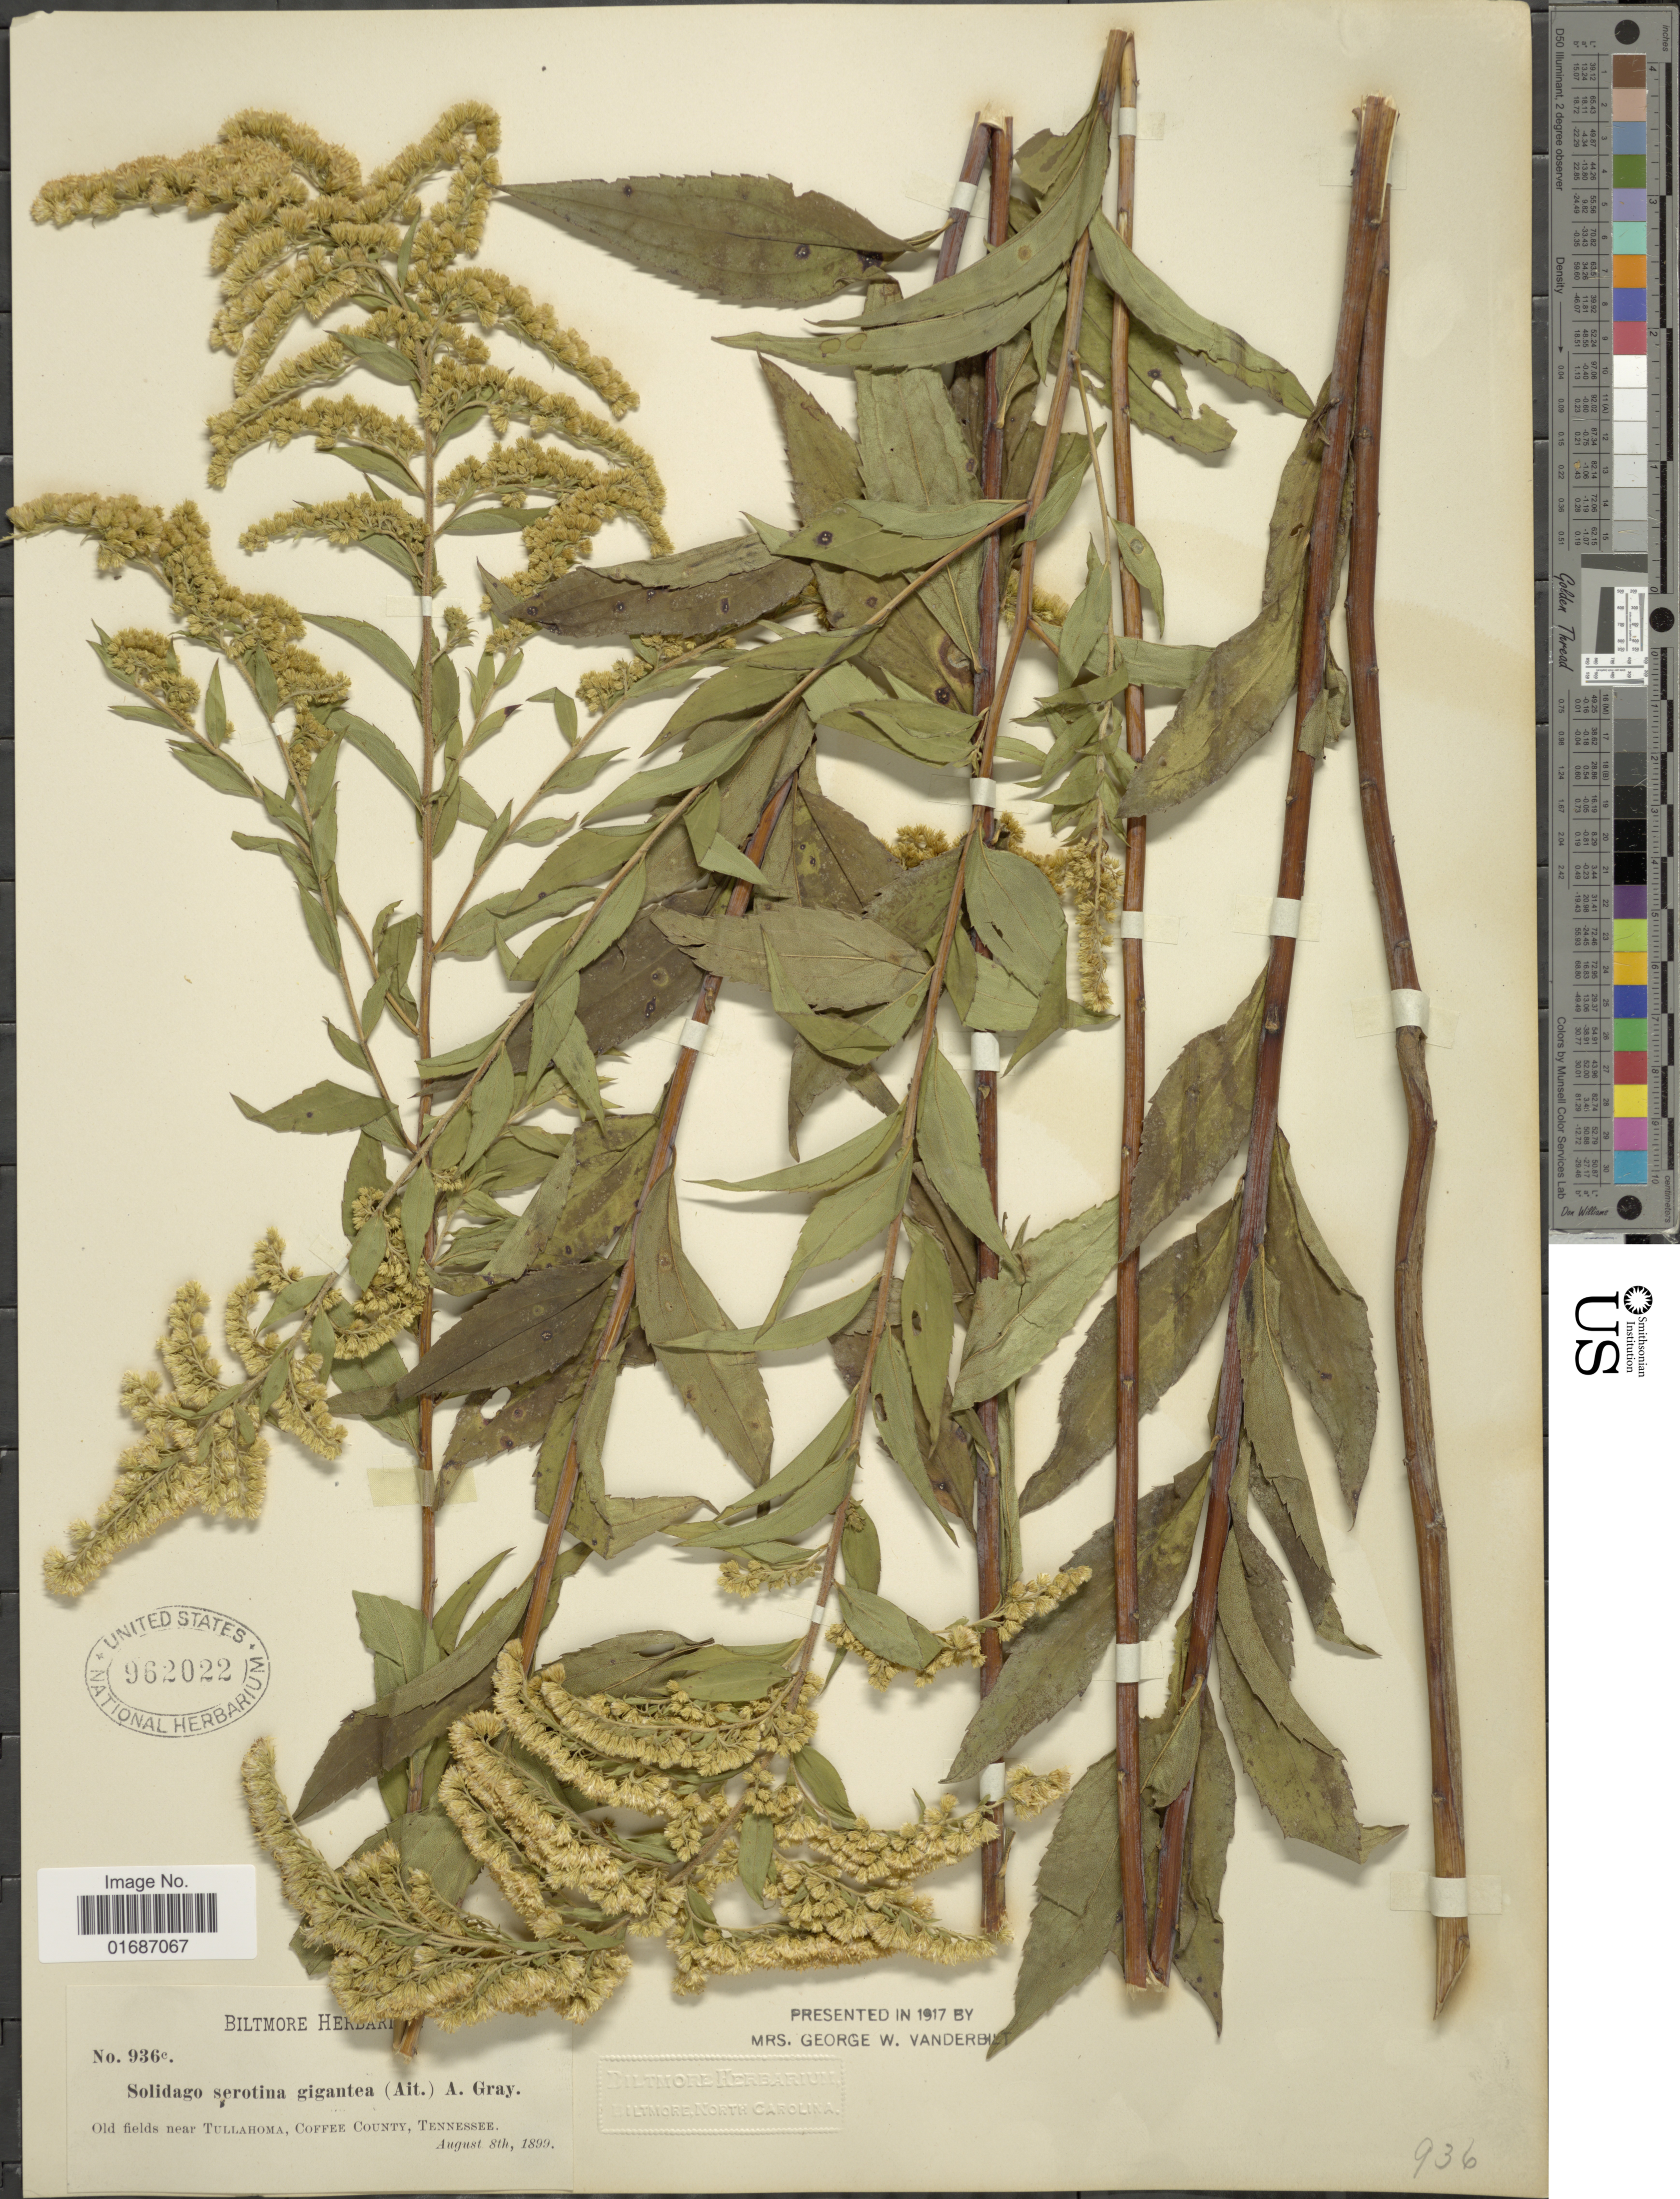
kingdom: Plantae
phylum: Tracheophyta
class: Magnoliopsida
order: Asterales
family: Asteraceae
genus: Solidago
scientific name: Solidago gigantea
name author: Aiton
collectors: ex herb. Biltmore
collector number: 936c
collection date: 1899-08-08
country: United States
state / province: Tennessee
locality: Old fields near Tullahoma, Coffee County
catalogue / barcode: US 962022